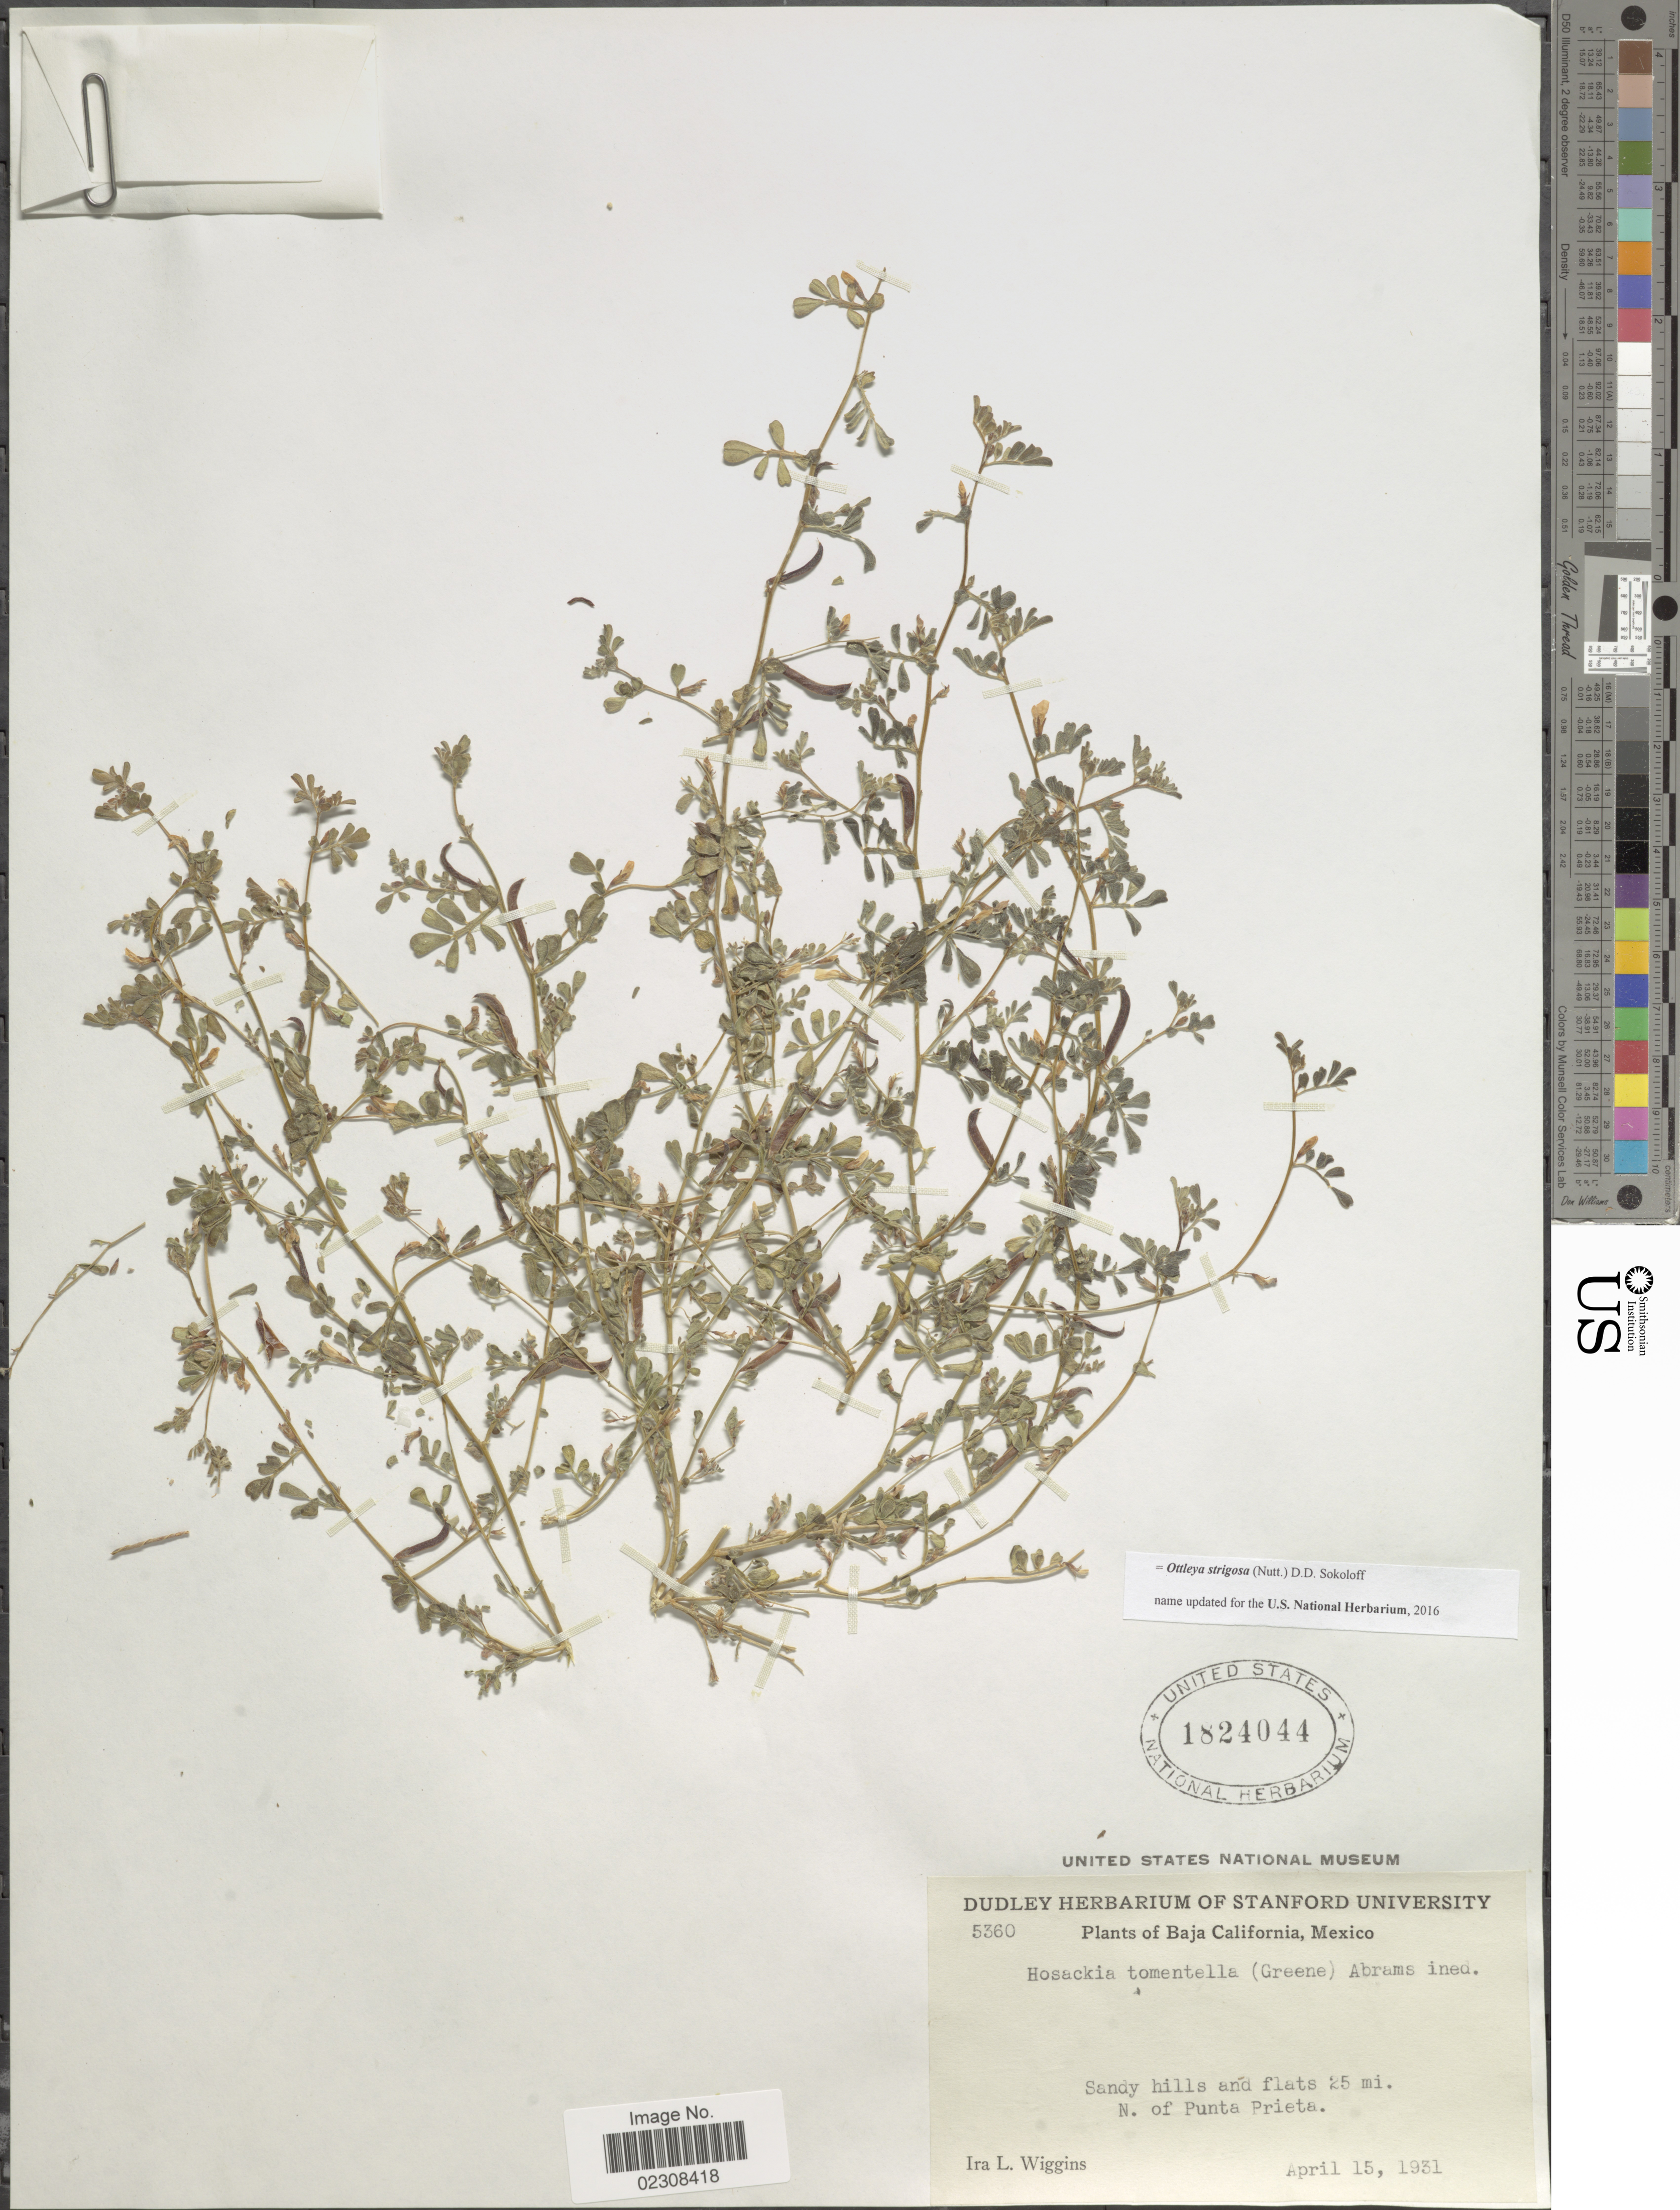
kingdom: Plantae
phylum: Tracheophyta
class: Magnoliopsida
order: Fabales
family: Fabaceae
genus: Ottleya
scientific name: Ottleya strigosa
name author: (Nutt.) D.D. Sokoloff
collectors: I. L. Wiggins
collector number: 5360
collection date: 1931-04-15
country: Mexico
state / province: Baja California Norte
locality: Sandy hills and flats 25 mi. N of Punta Prieta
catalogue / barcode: US 1824044